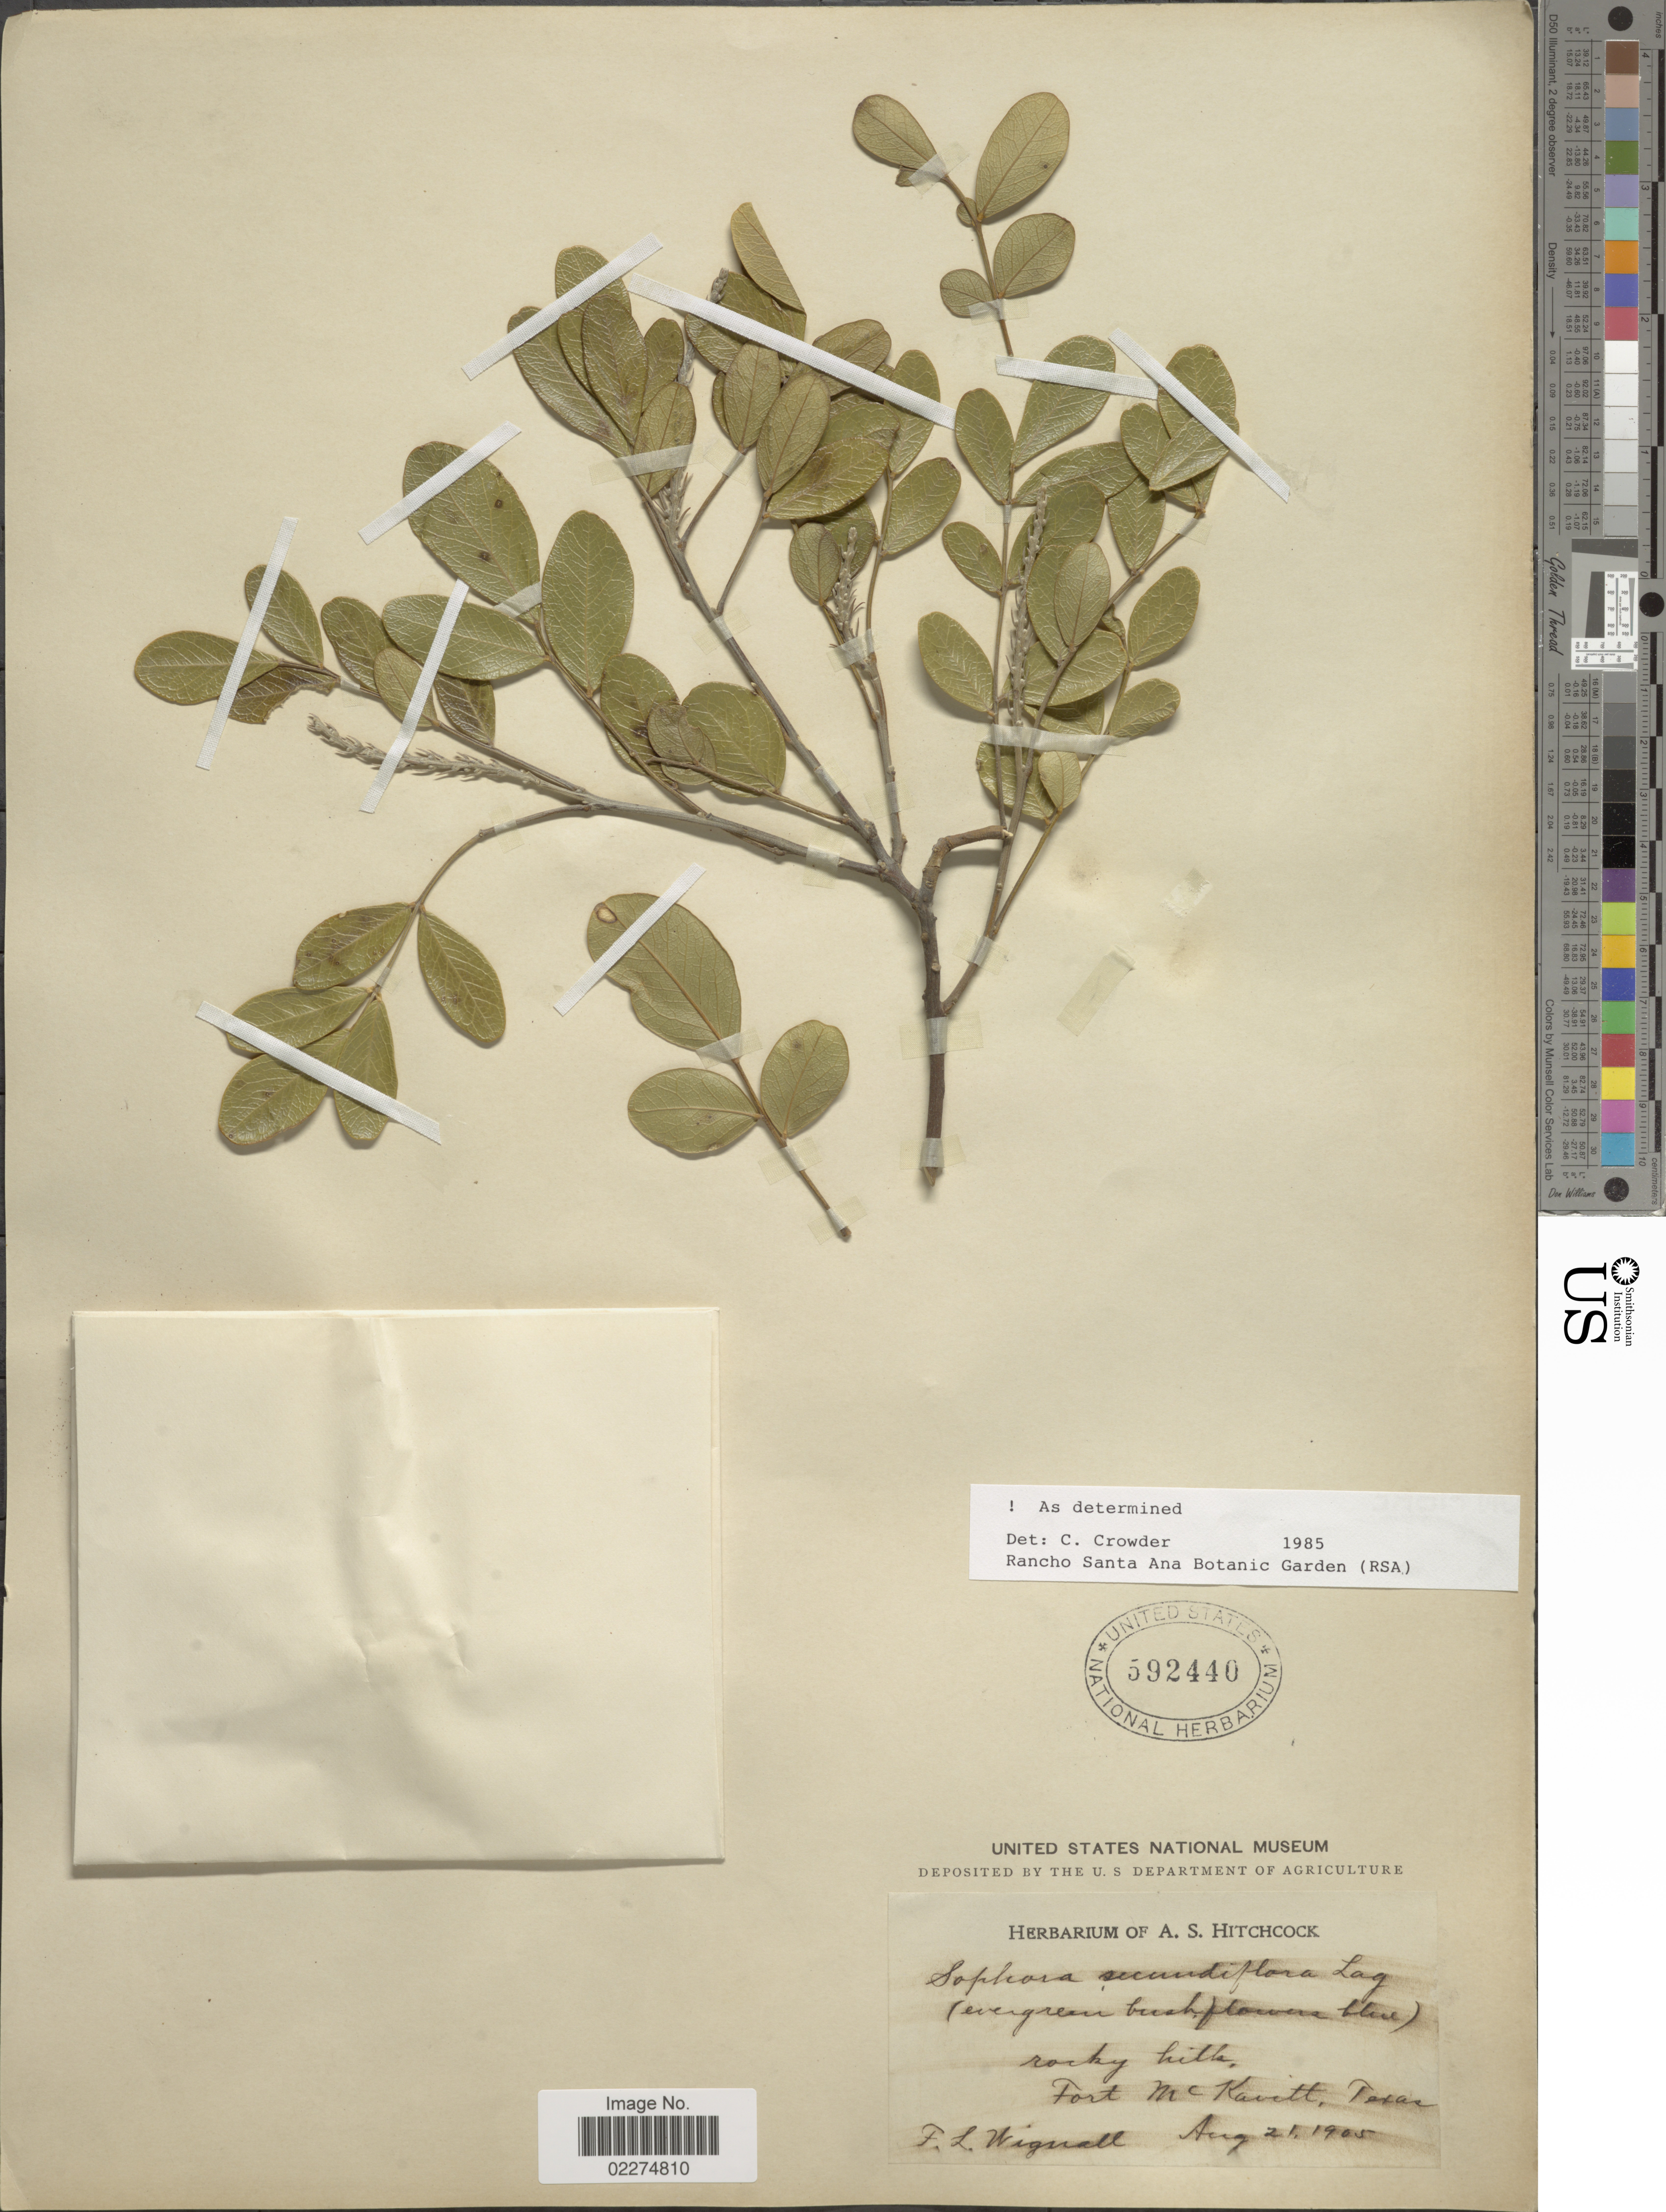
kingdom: Plantae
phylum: Tracheophyta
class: Magnoliopsida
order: Fabales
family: Fabaceae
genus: Dermatophyllum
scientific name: Dermatophyllum secundiflorum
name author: (Ortega) Gandhi & Reveal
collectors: F. Wignall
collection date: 1905-08-21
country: United States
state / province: Texas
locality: Fort Mc Kavitt, Texas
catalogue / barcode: US 592440